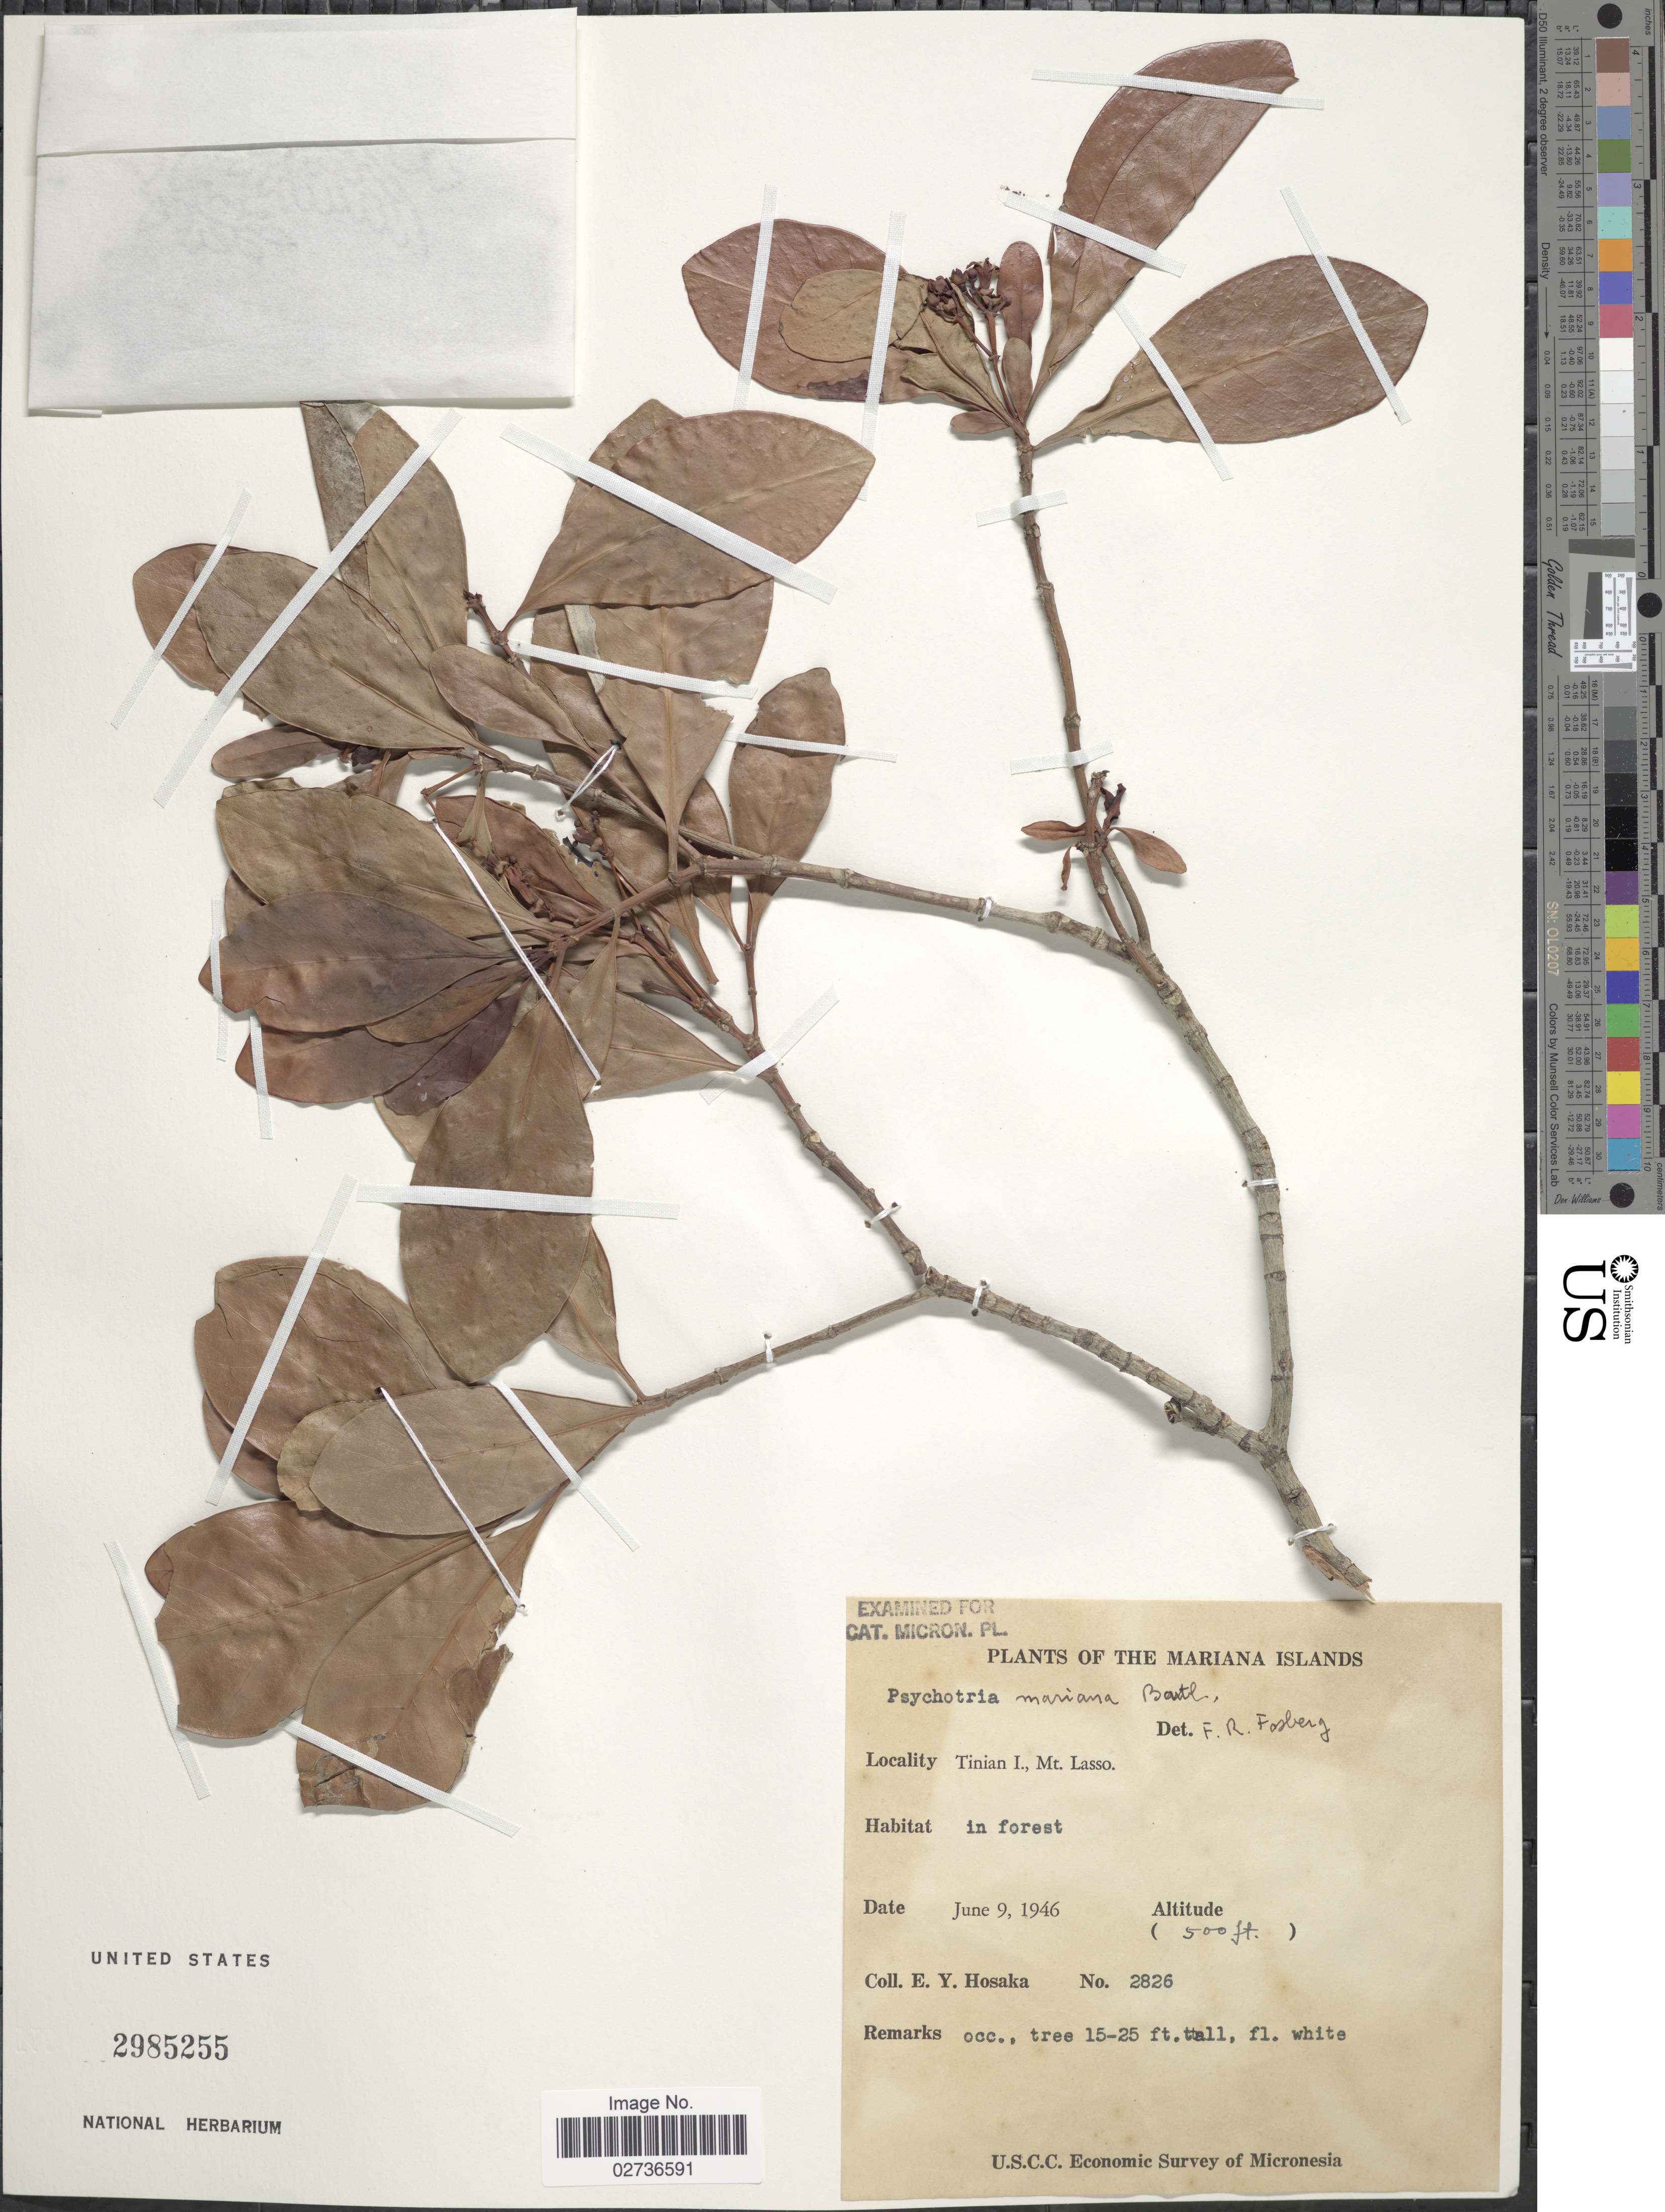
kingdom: Plantae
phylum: Tracheophyta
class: Magnoliopsida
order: Gentianales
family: Rubiaceae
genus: Psychotria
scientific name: Psychotria mariana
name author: Bartl. ex DC.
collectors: E. Y. Hosaka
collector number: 2826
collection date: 1946-06-09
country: Northern Mariana Islands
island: Tinian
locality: Tinian I., Mt. Lasso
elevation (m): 152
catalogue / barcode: US 2985255